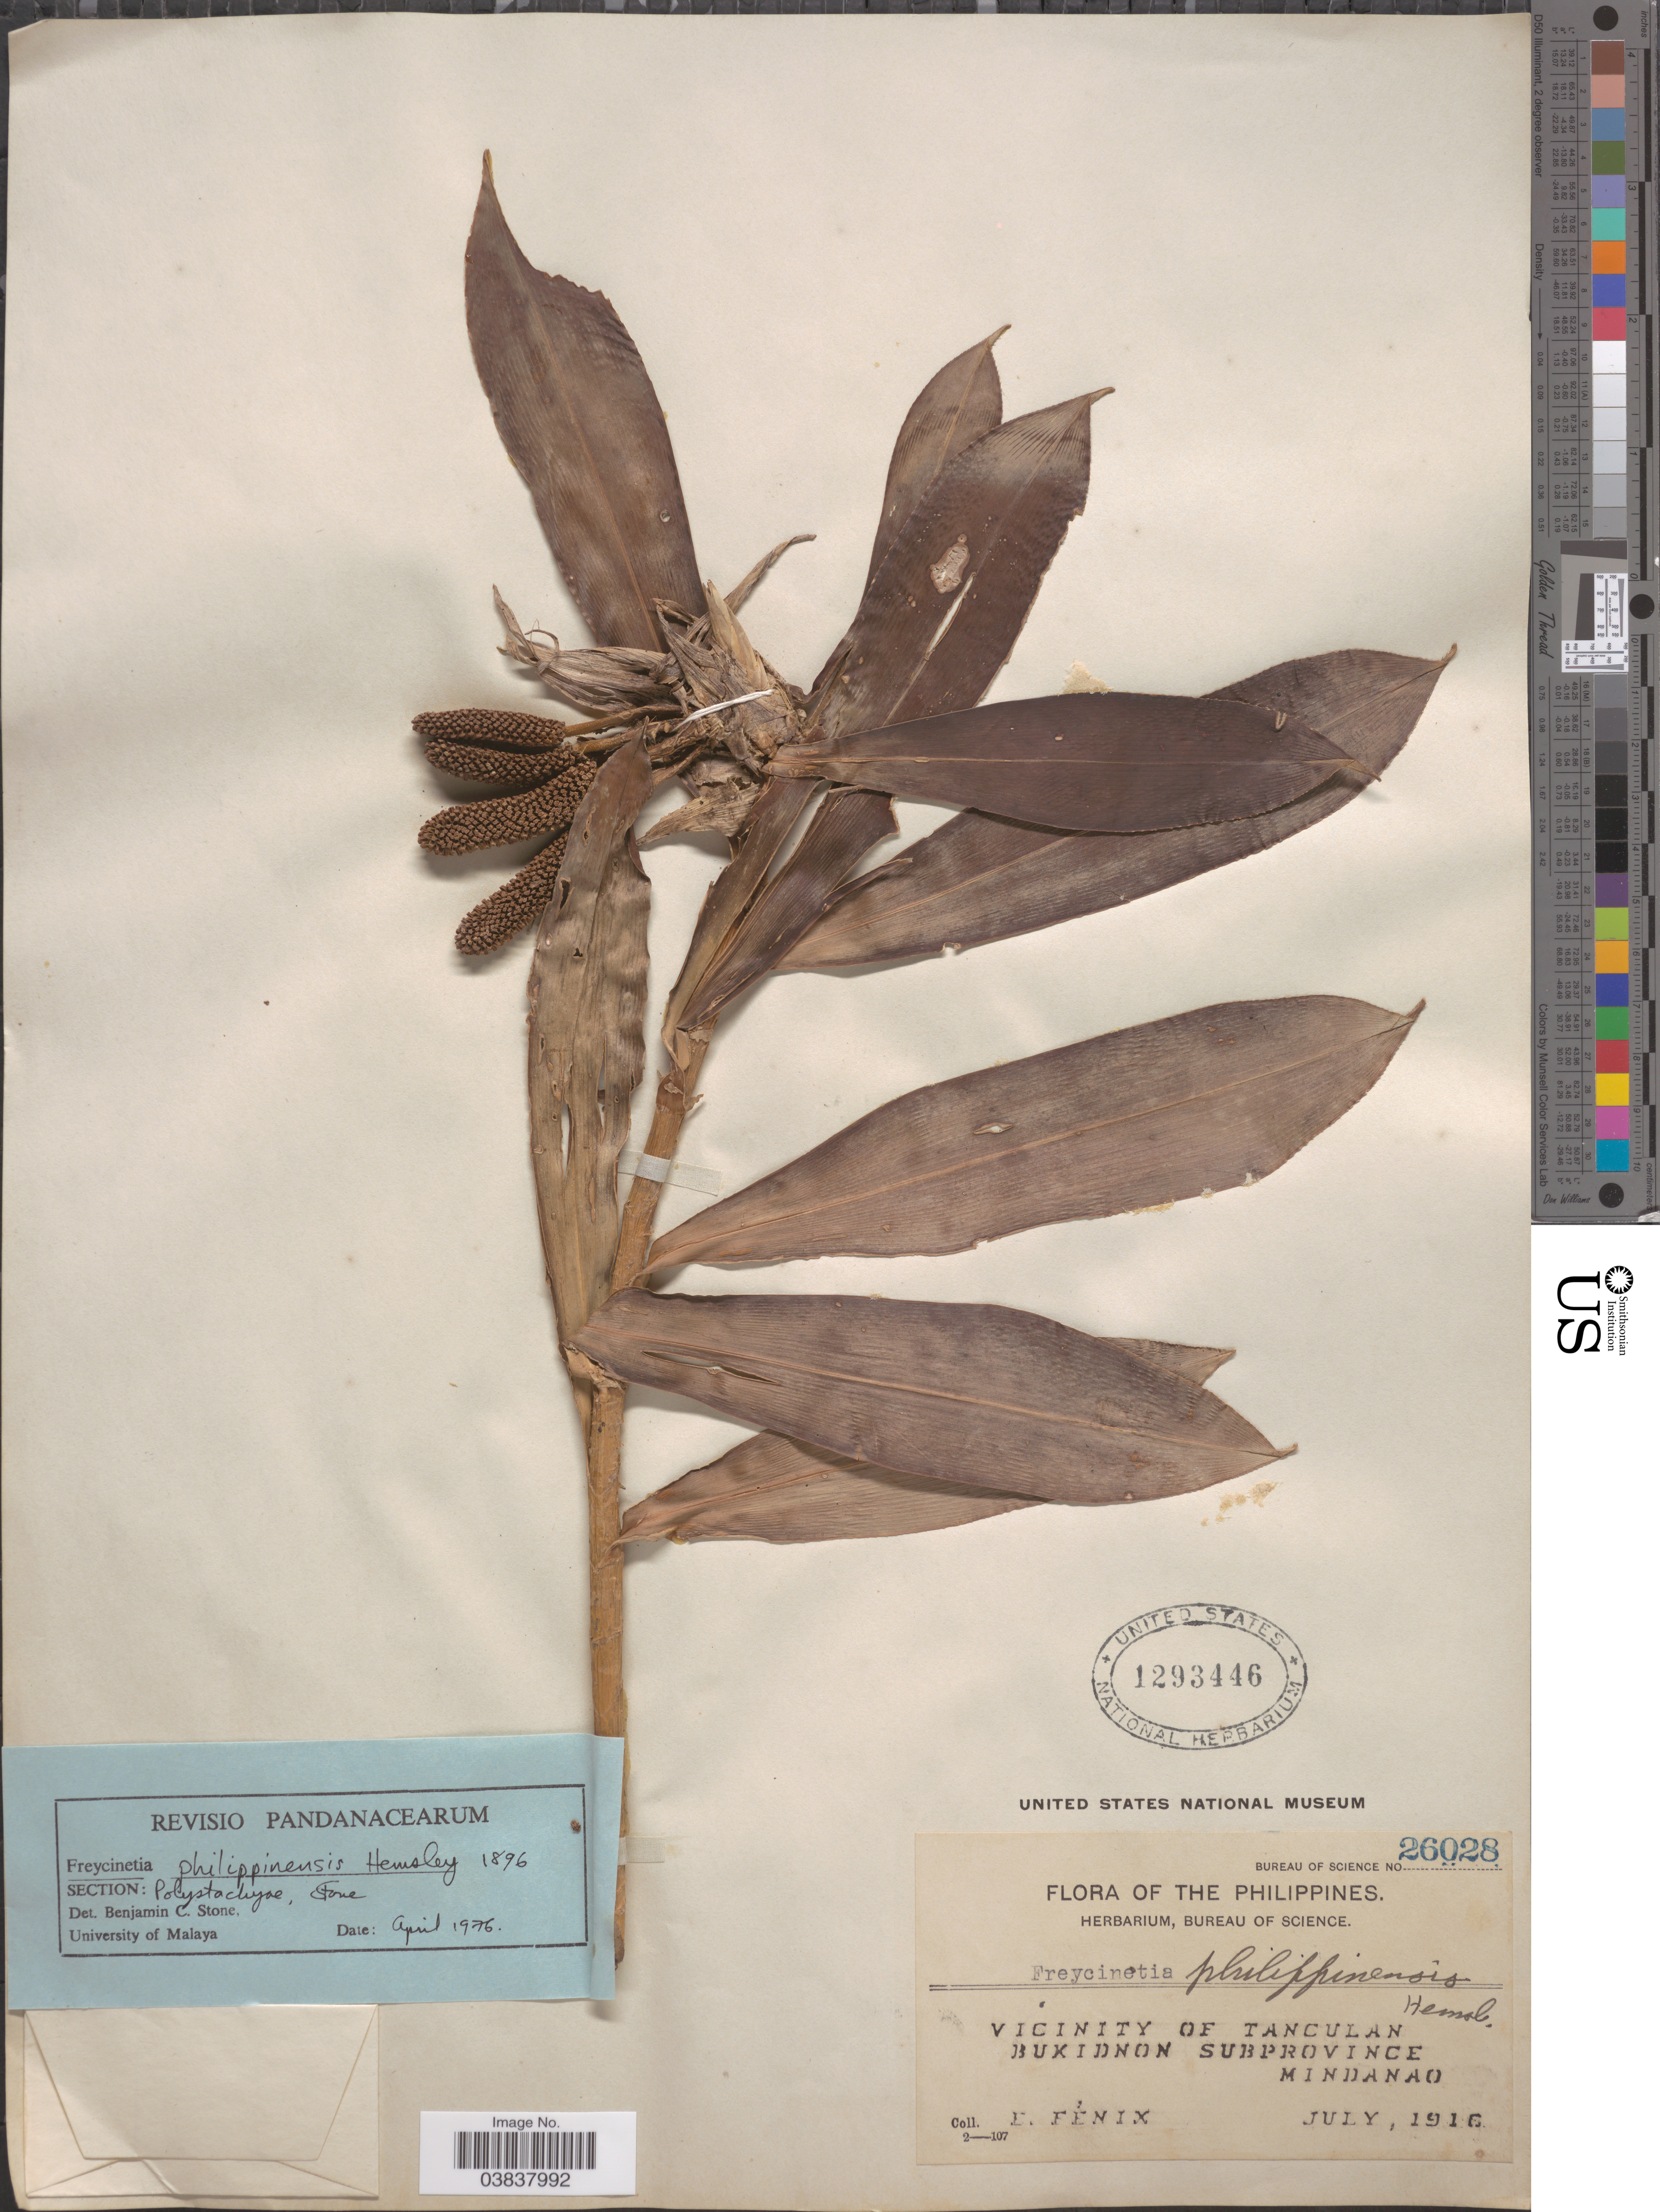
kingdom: Plantae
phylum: Tracheophyta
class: Liliopsida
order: Pandanales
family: Pandanaceae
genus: Freycinetia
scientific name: Freycinetia philippinensis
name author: Hemsl.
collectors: E. Fénix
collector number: Bureau of Science 26028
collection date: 1916-07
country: Philippines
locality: Vicinity of Tanculan, Bukidnon Subprovince, Mindanao.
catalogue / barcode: US 1293446